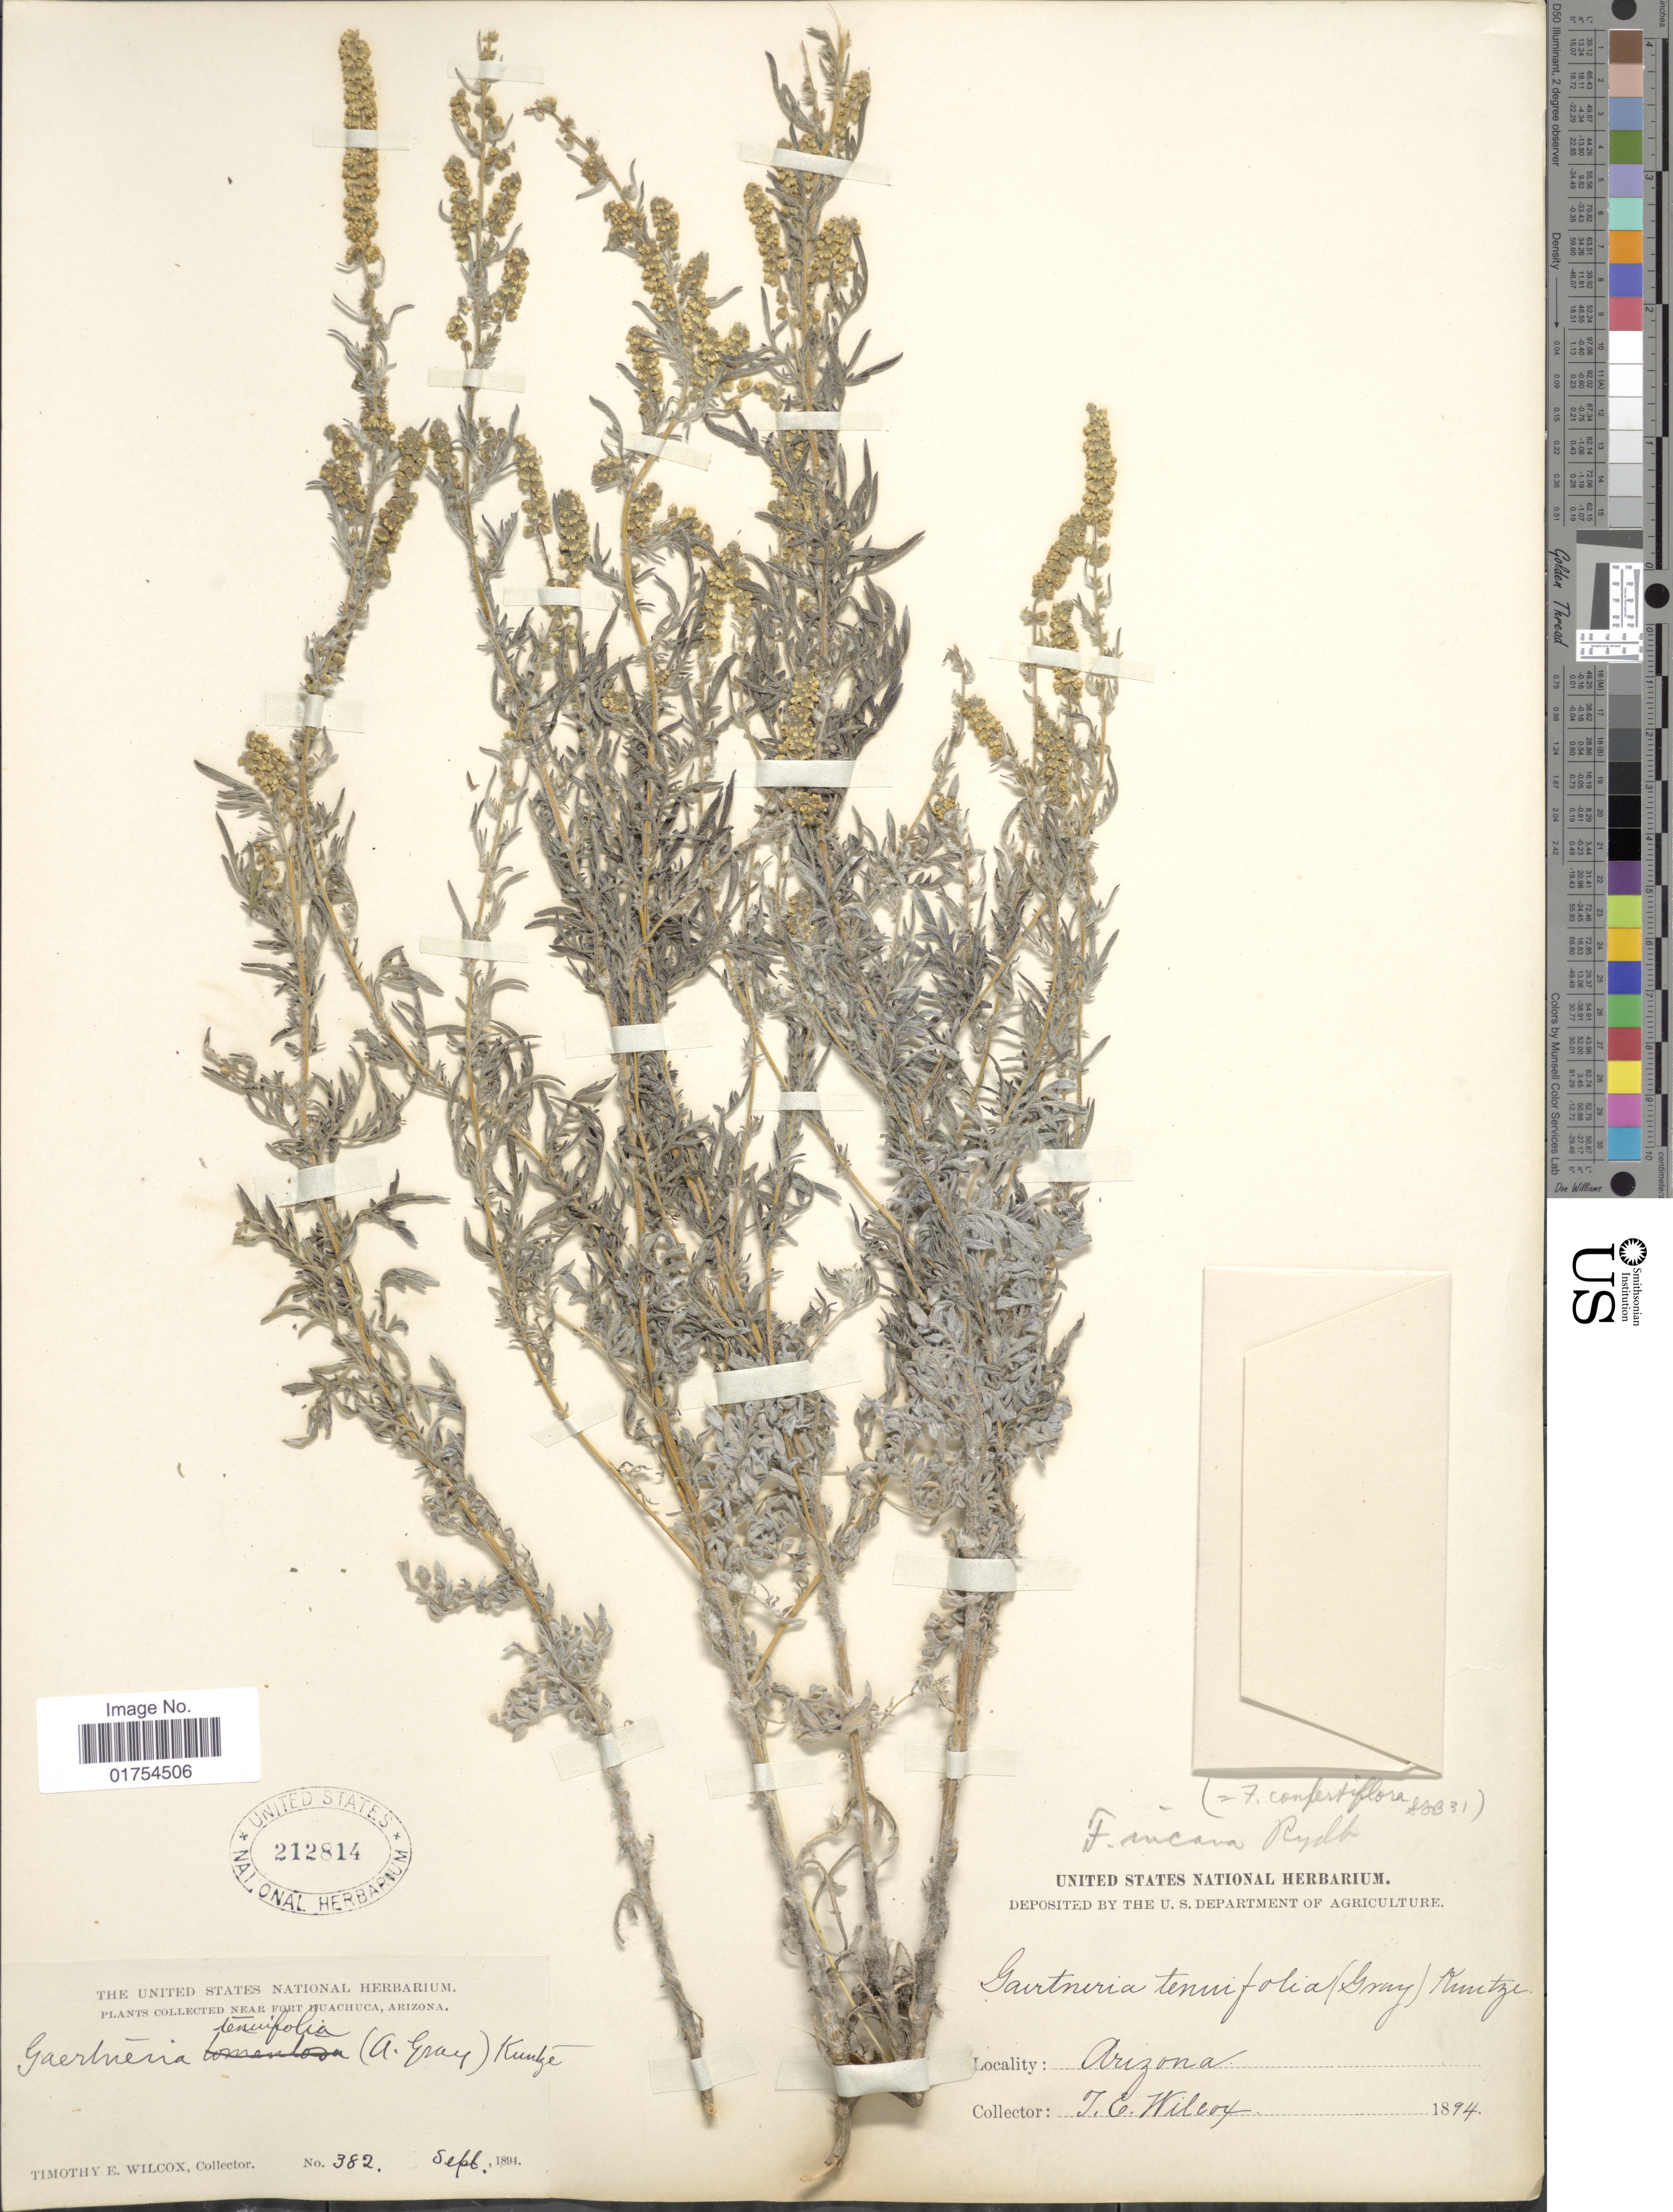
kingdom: Plantae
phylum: Tracheophyta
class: Magnoliopsida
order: Asterales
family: Asteraceae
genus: Franseria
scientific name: Franseria confertiflora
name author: (DC.) Rydb.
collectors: T. E. Wilcox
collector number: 382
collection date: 1894-06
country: United States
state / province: Arizona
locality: Near Fort Huachuca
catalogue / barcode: US 212814